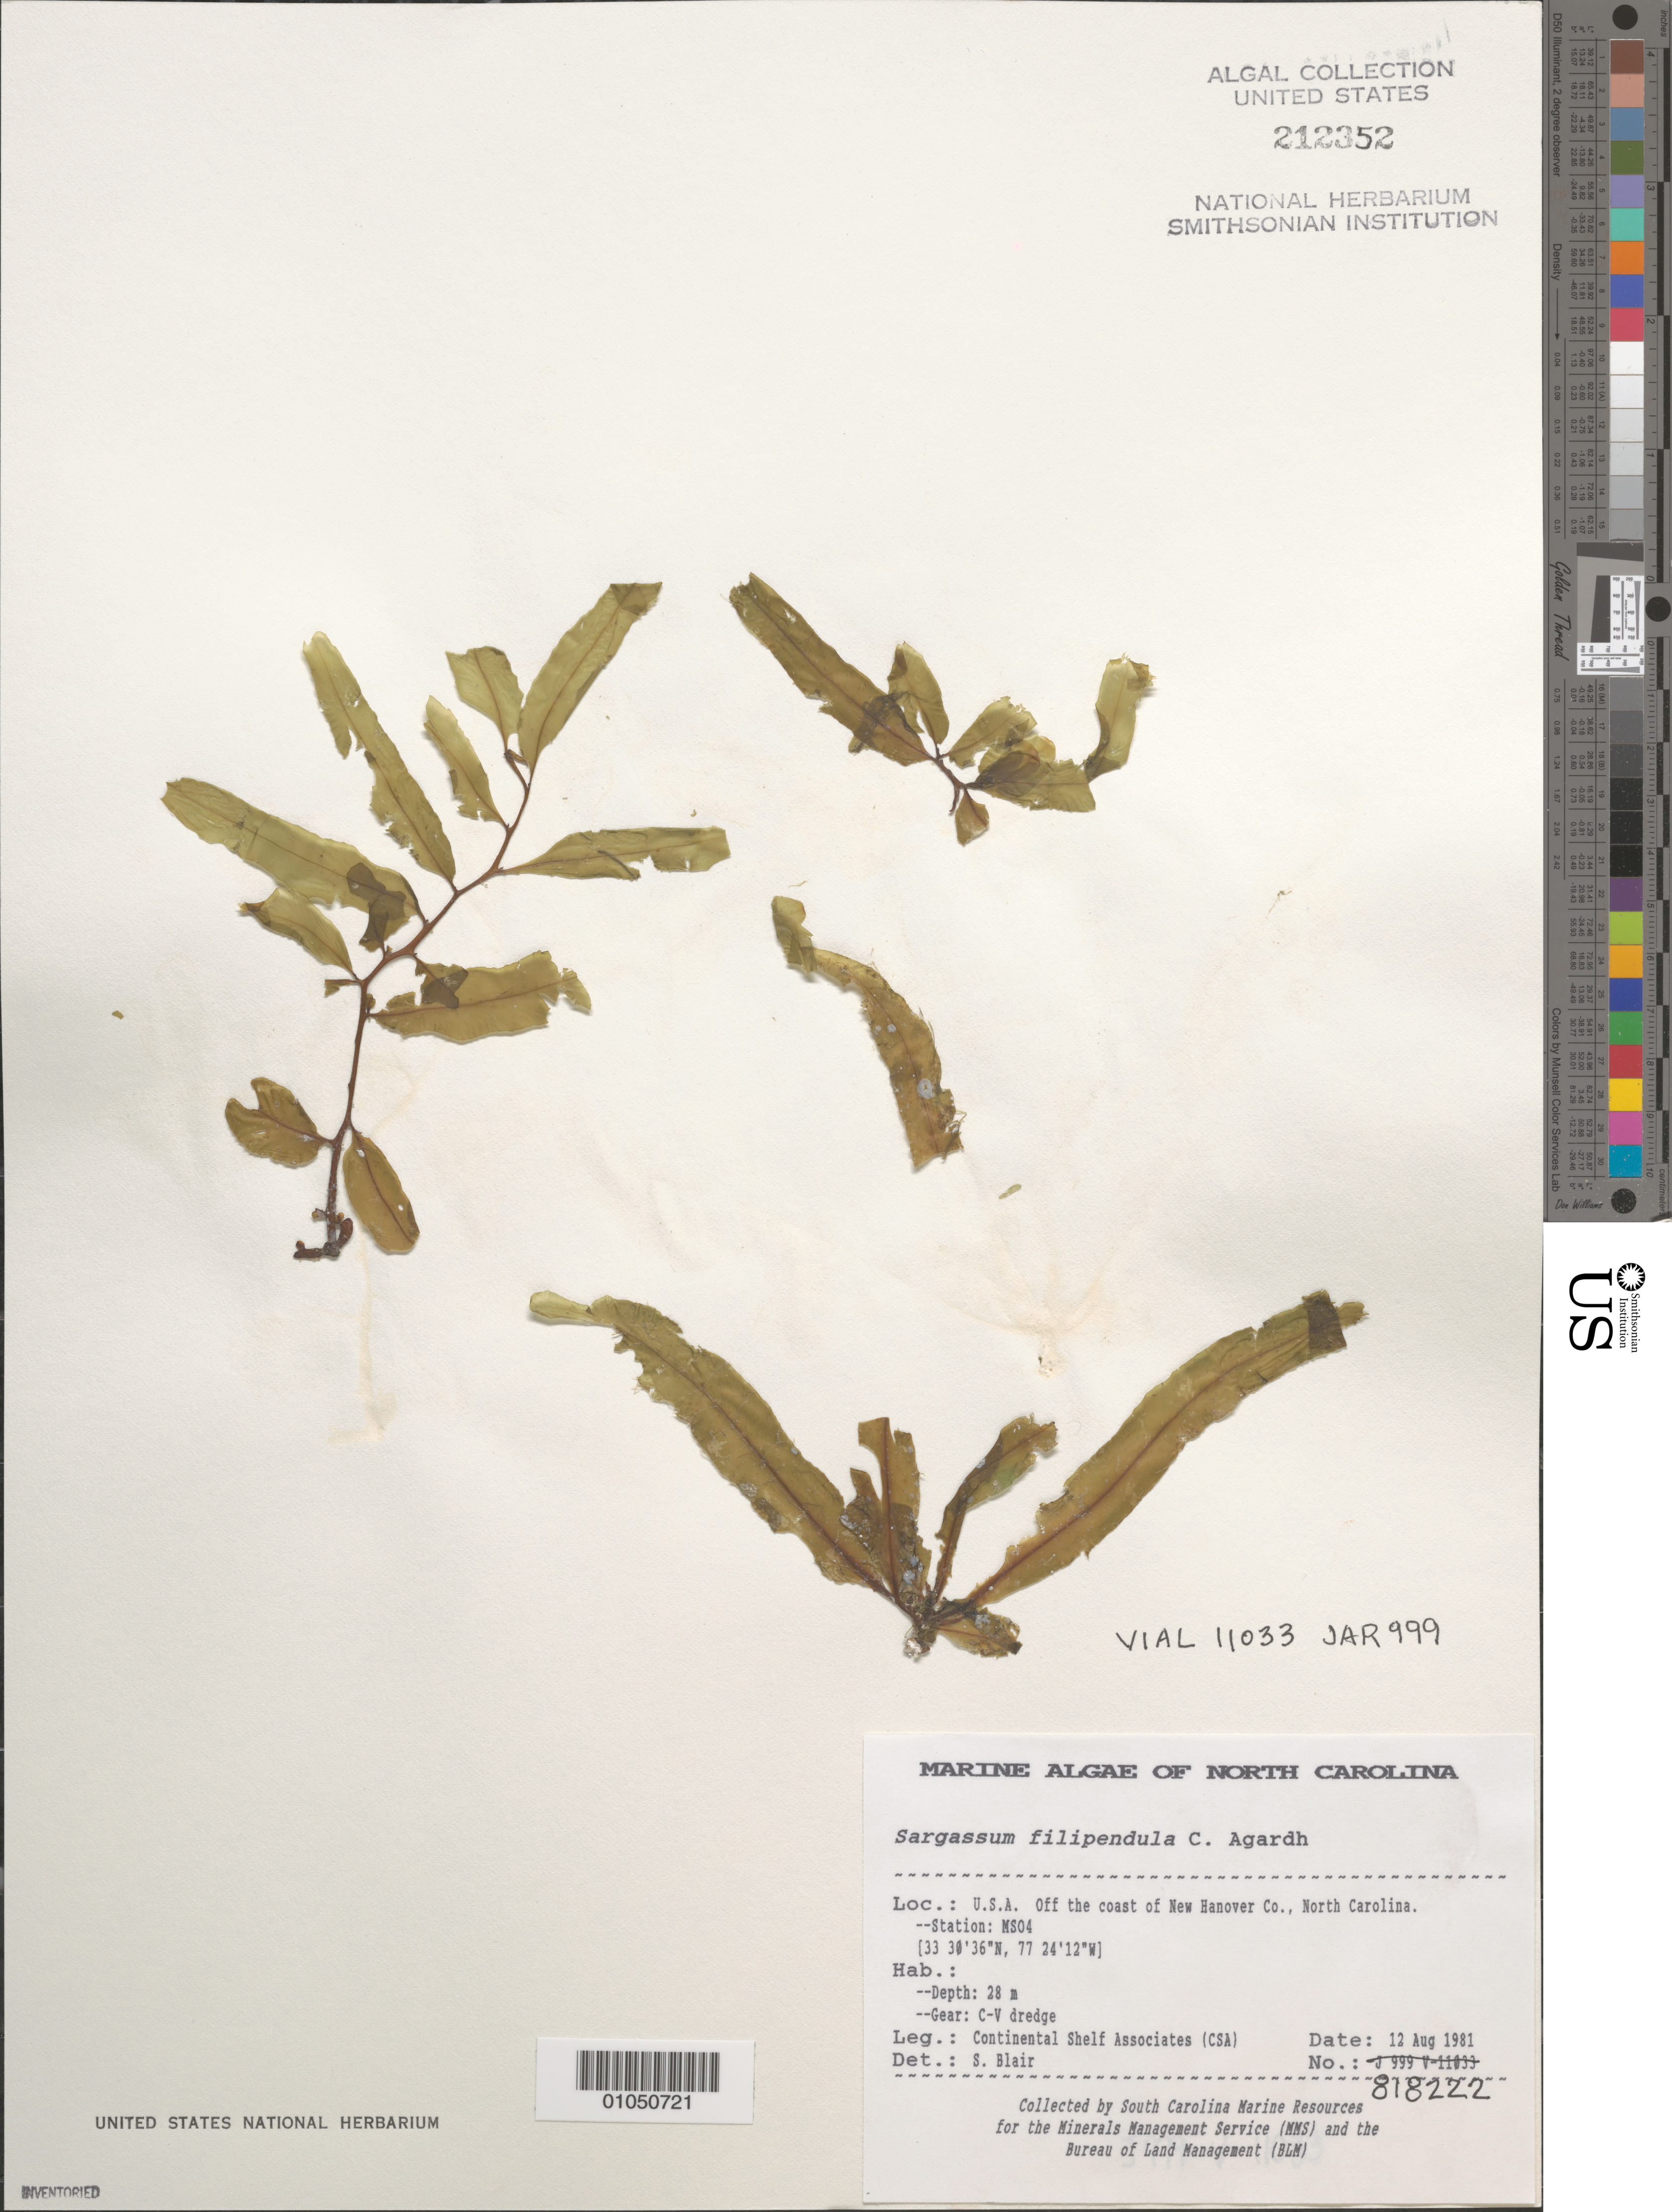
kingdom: Chromista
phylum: Ochrophyta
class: Phaeophyceae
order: Fucales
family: Sargassaceae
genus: Sargassum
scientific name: Sargassum filipendula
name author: C. Agardh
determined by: Blair, S. M.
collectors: Continental Shelf Associates for the MMS/BLM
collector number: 818222 Station MS04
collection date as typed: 12 Aug 1981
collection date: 1981-08-12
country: United States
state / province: North Carolina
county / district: New Hanover County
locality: Off coast of New Hanover County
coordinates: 33 30'36"N, 077 24'12"W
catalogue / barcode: US 212352